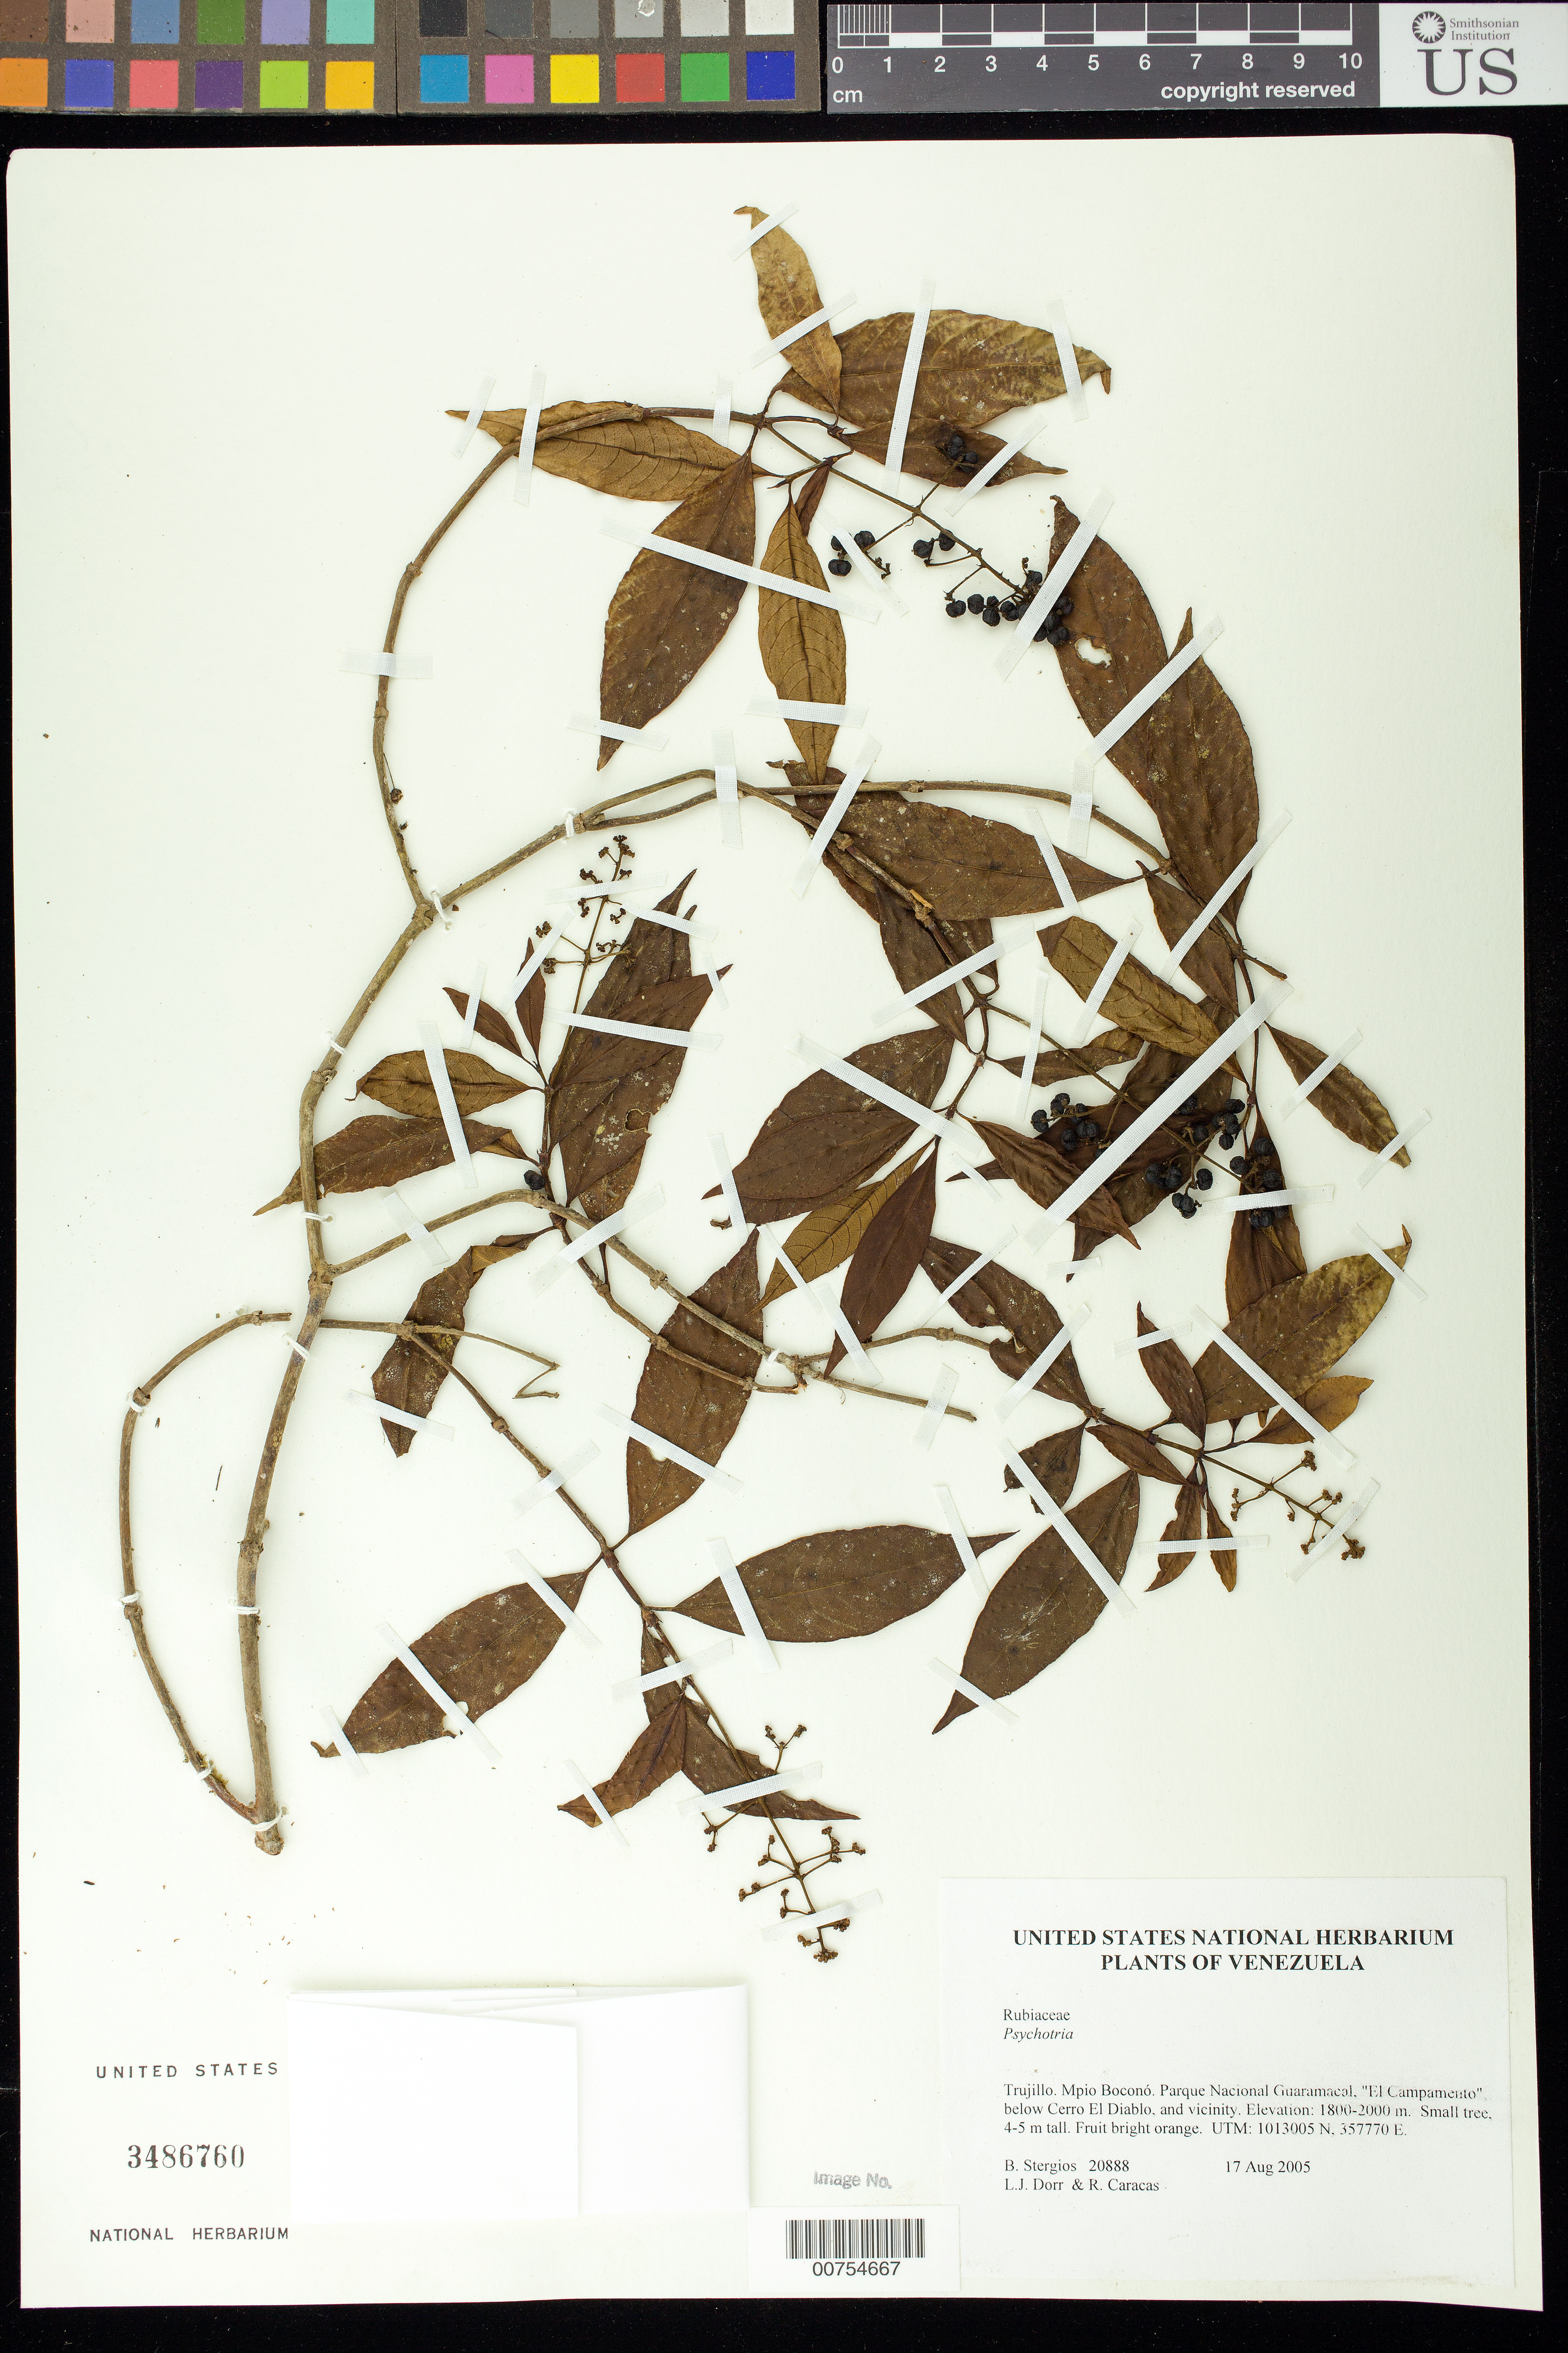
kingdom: Plantae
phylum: Tracheophyta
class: Magnoliopsida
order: Gentianales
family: Rubiaceae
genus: Psychotria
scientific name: Psychotria sp.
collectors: B. G. Stergios, L. J. Dorr & R. Caracas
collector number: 20888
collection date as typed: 17 Aug 2005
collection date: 2005-08-17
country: Venezuela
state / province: Trujillo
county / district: Boconó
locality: Parque Nacional Guaramacal, "El Campamento", below Cerro El Diablo, and vicinity.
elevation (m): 1800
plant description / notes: PORT, US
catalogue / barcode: US 3486760